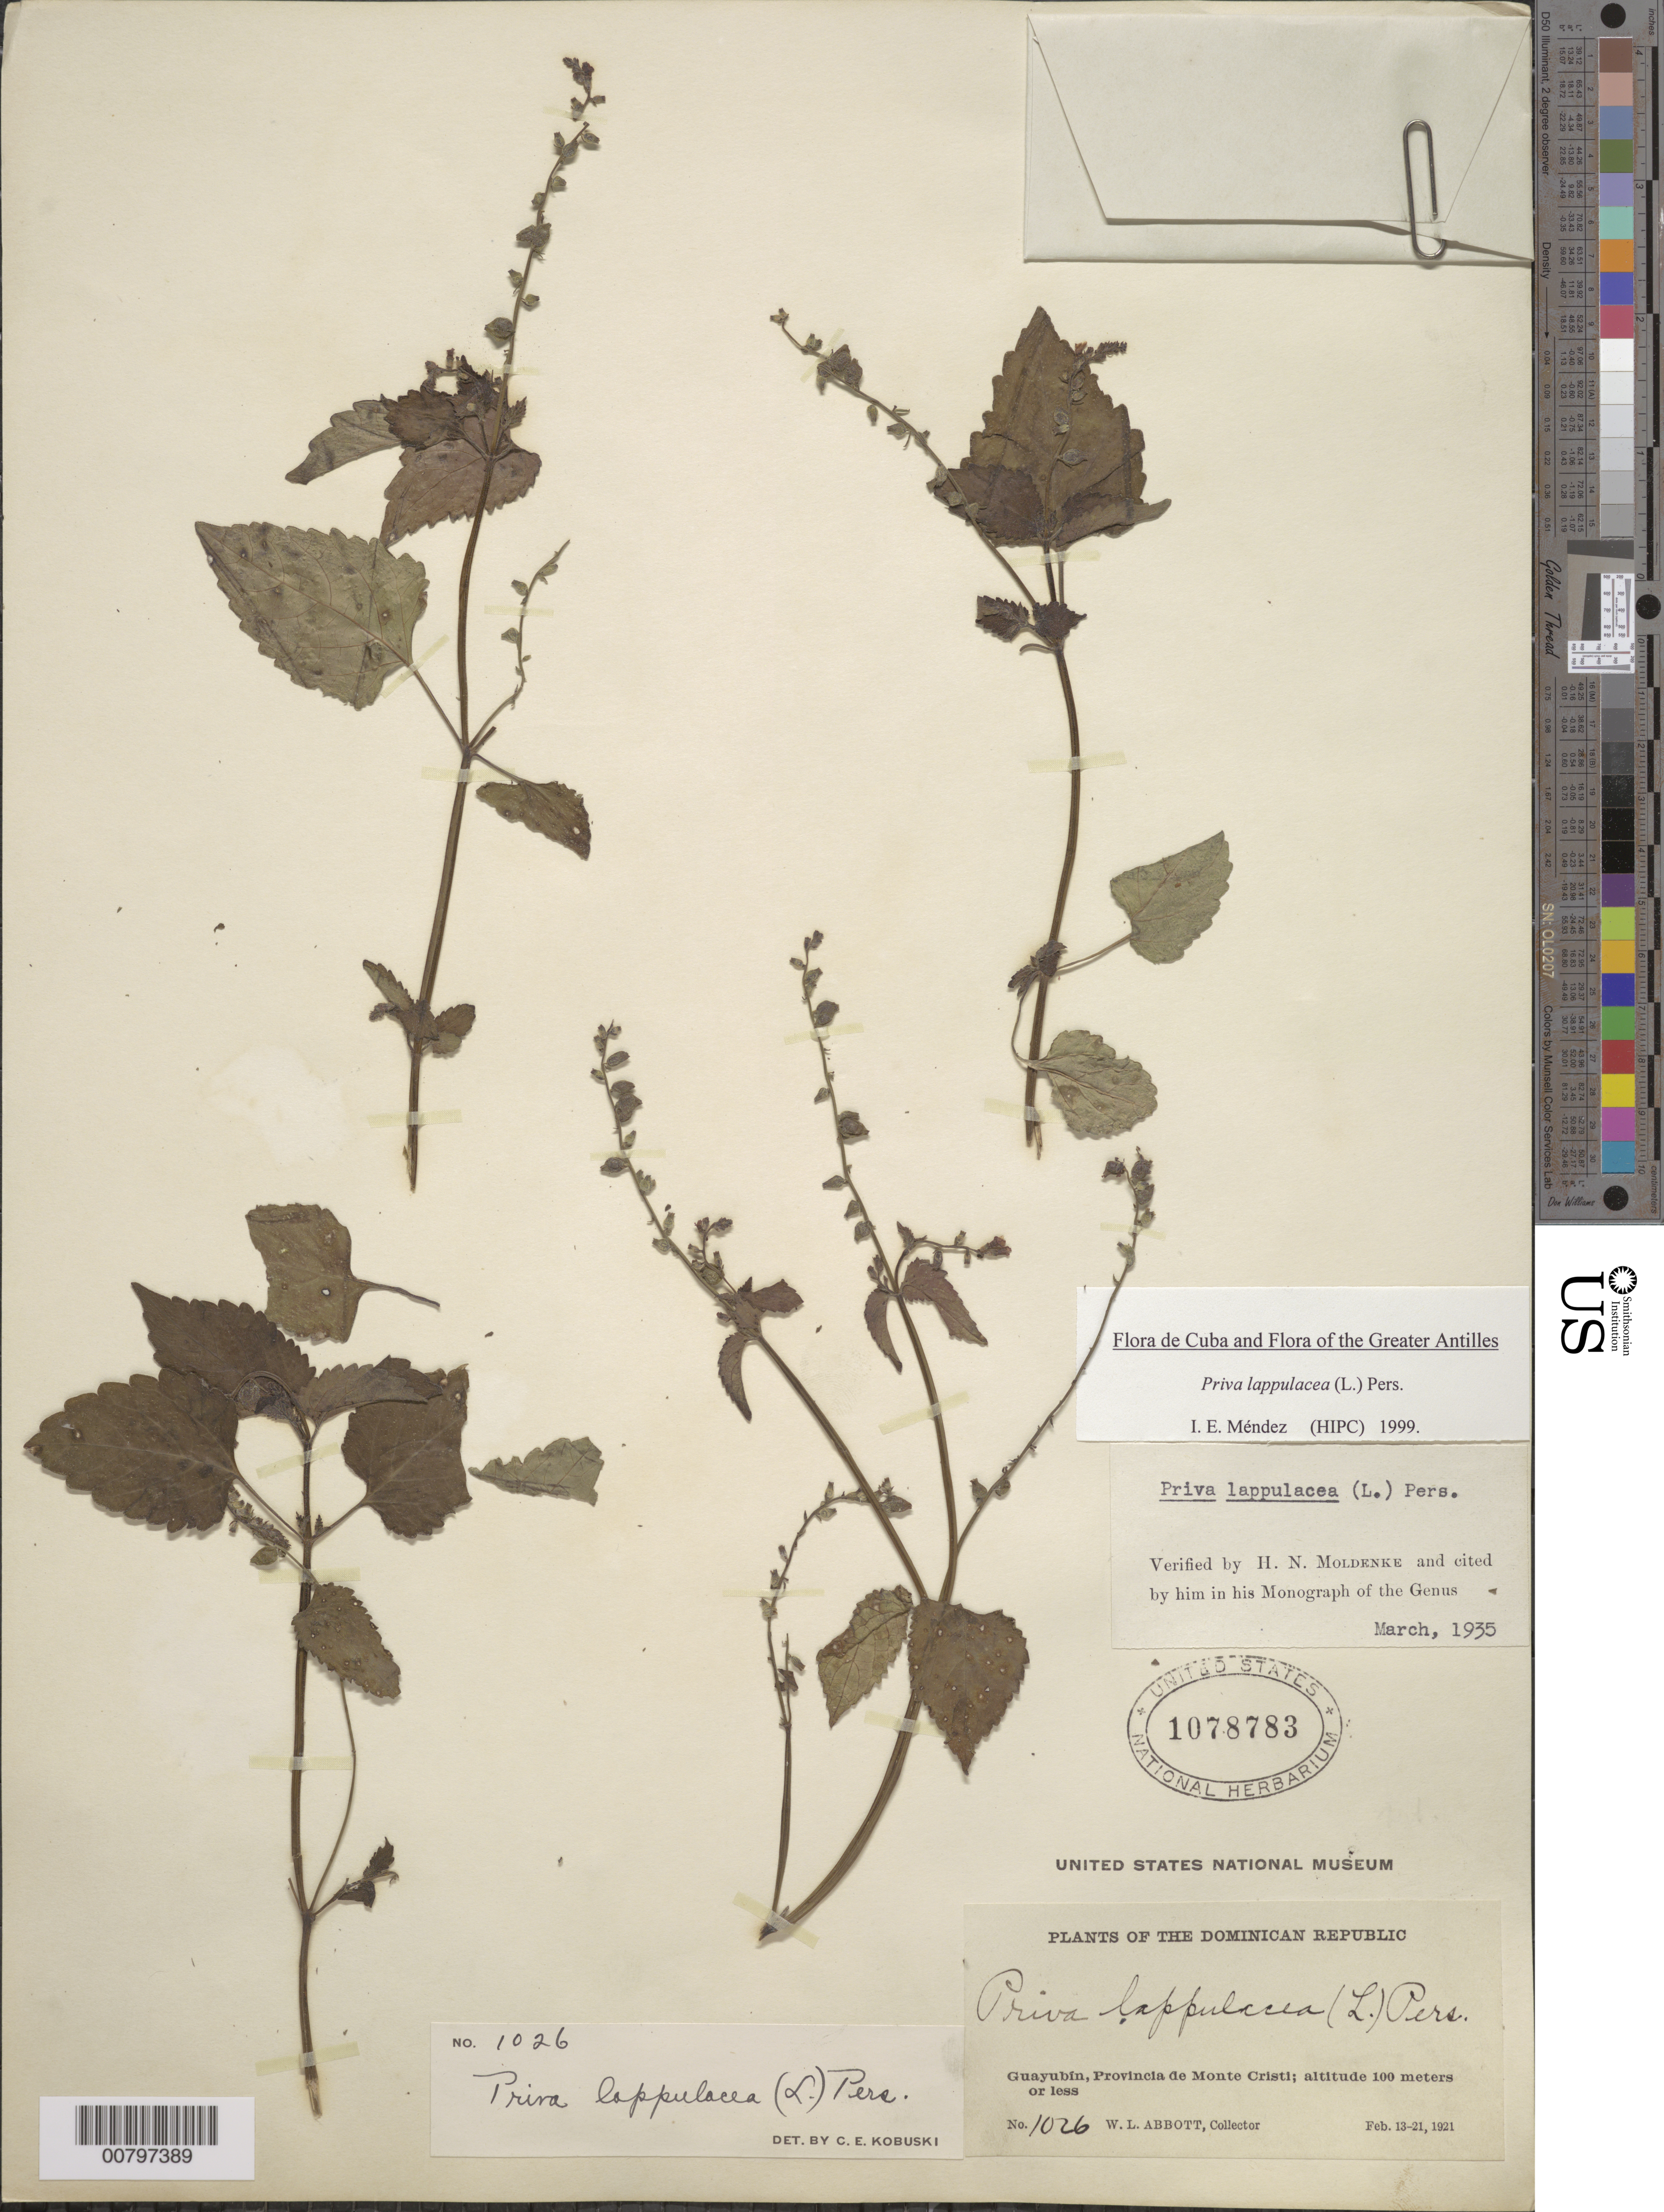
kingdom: Plantae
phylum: Tracheophyta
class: Magnoliopsida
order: Lamiales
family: Verbenaceae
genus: Priva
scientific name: Priva lappulacea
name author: (L.) Pers.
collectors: W. L. Abbott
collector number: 1026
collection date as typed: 13 Feb 1921 to 21 Feb 1921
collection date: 1921-02-13/1921-02-21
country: Dominican Republic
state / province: Monte Cristi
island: Hispaniola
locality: Guayubín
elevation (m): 100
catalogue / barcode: US 1078783